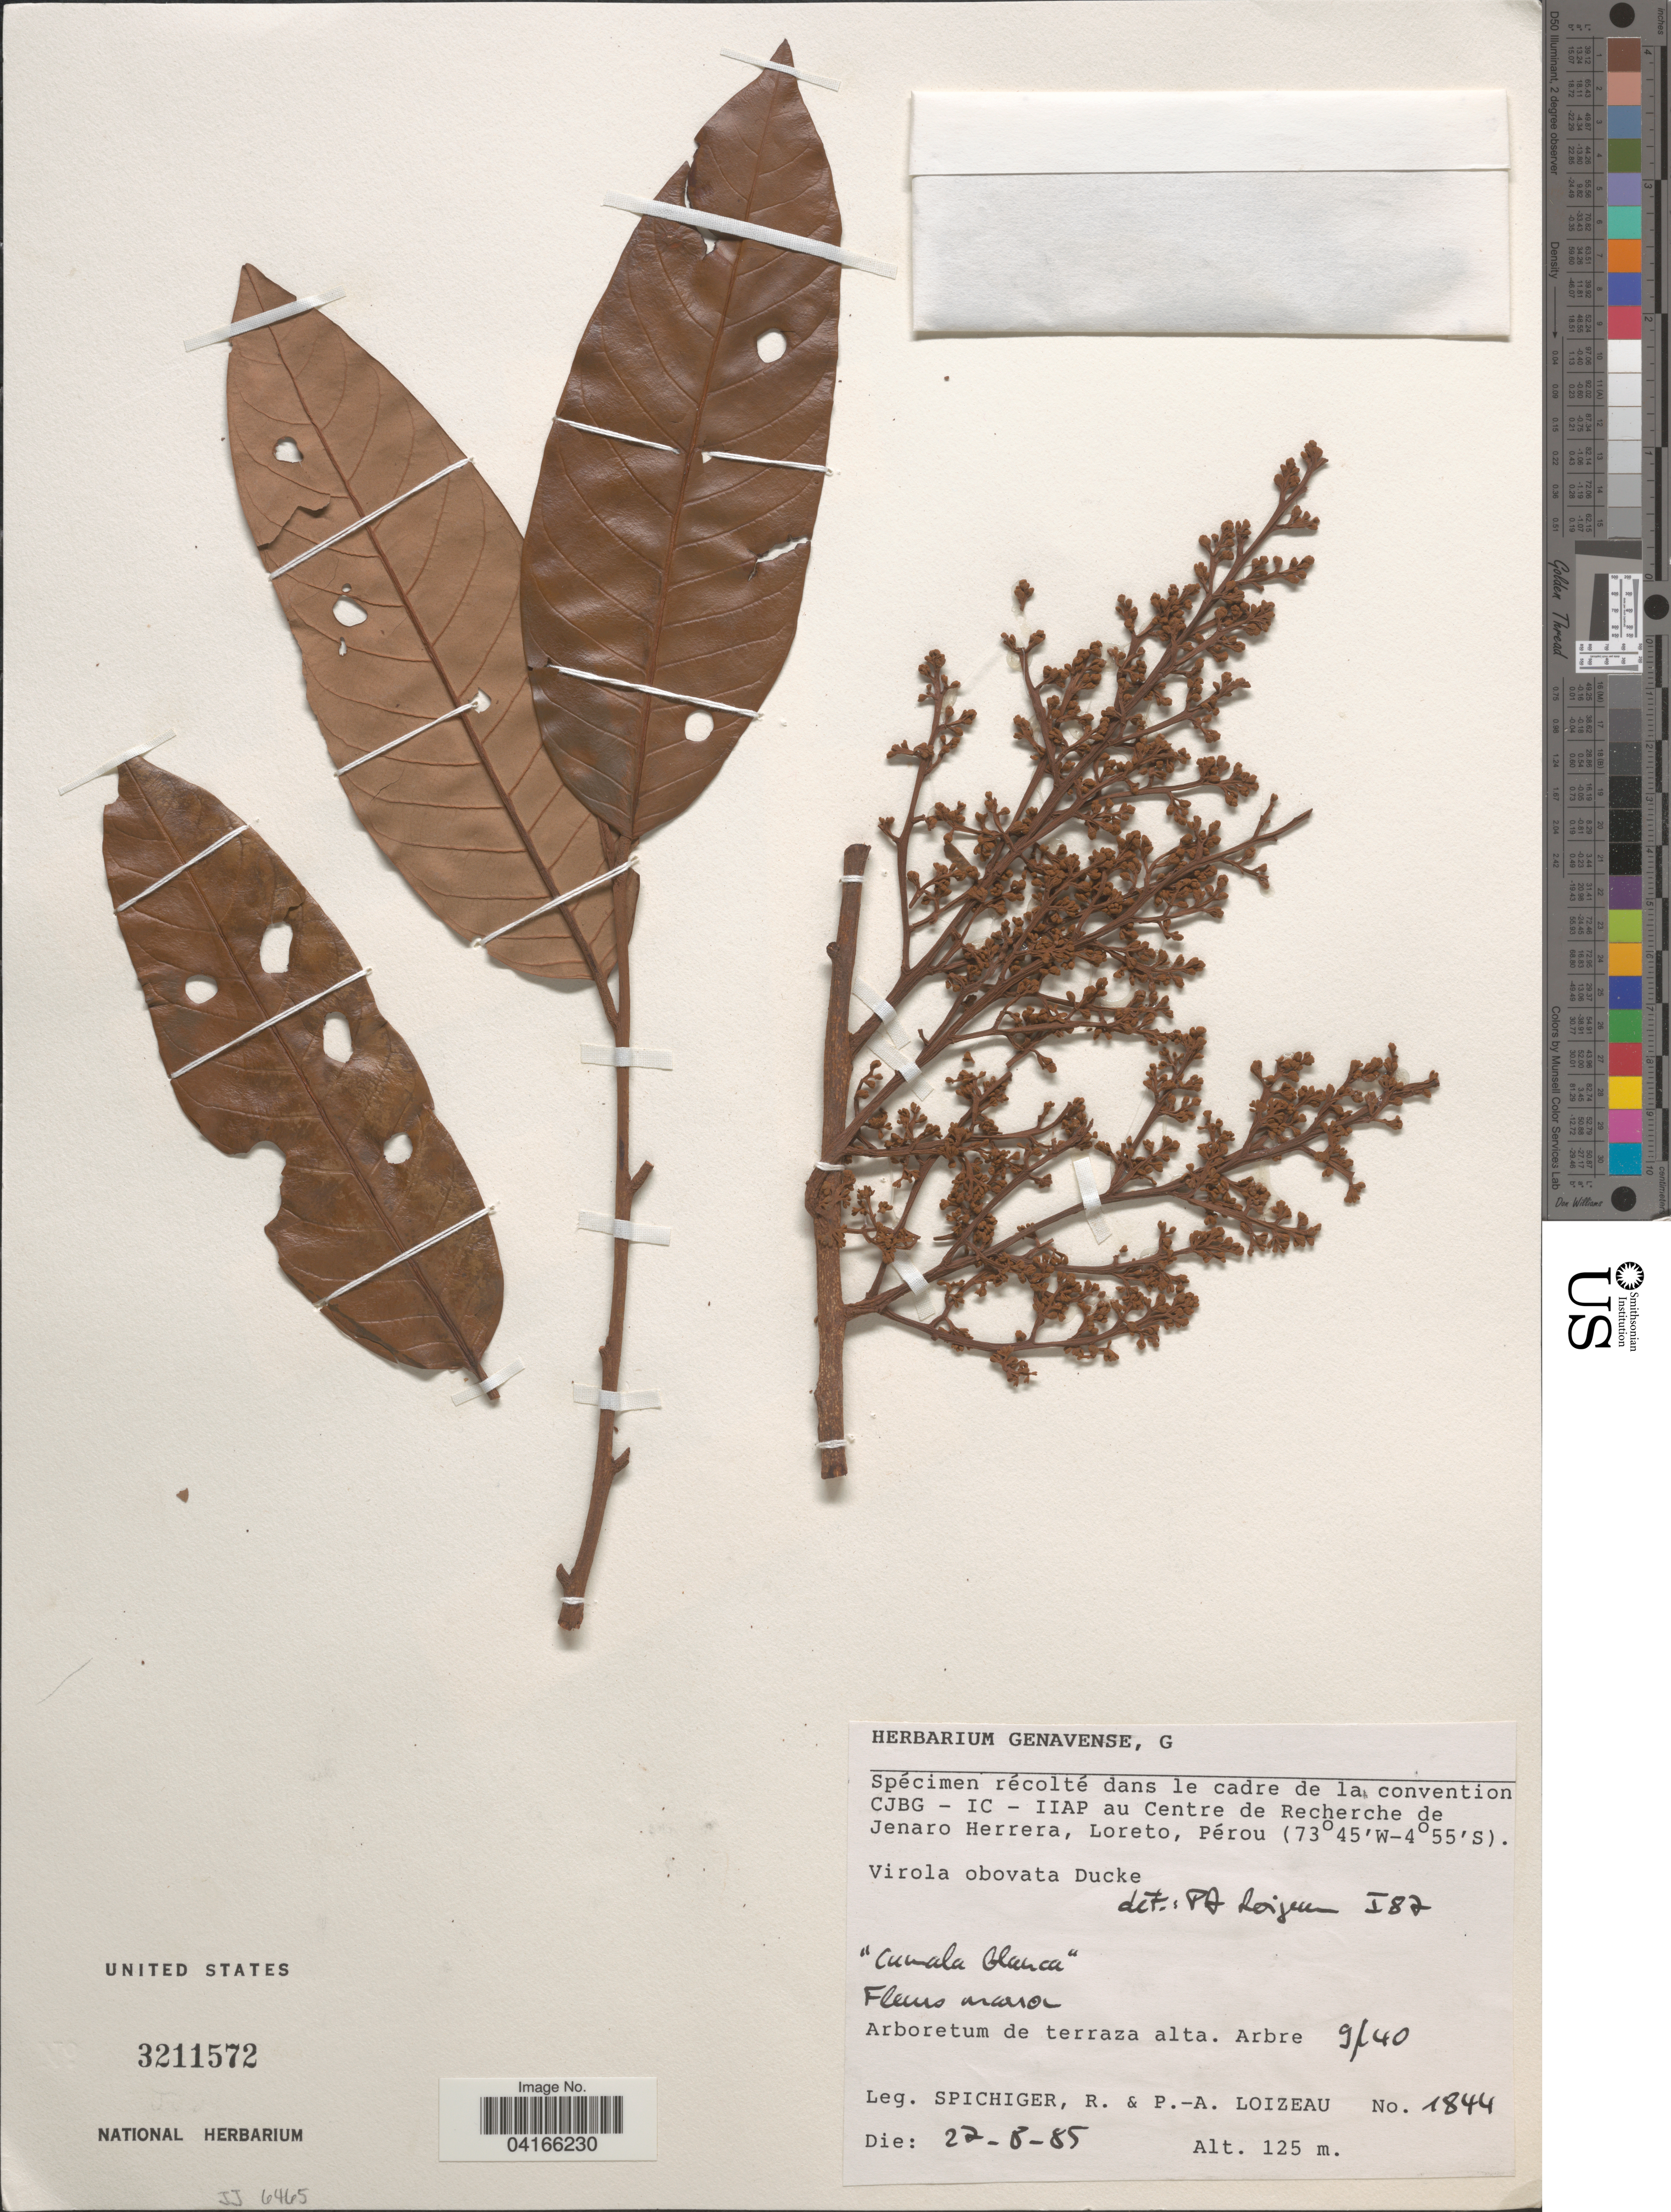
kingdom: Plantae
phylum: Tracheophyta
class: Magnoliopsida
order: Magnoliales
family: Myristicaceae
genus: Virola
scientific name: Virola obovata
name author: Ducke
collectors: R. Spichiger & P. Loizeau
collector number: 1844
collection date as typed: Transcribed d/m/y: 22/8/85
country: Peru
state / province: Loreto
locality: Dans le cadre de la convention CJBG - IC - IIAP au Centre de Recherche de Jenaro Herrera.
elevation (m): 125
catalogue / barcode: US 3211572